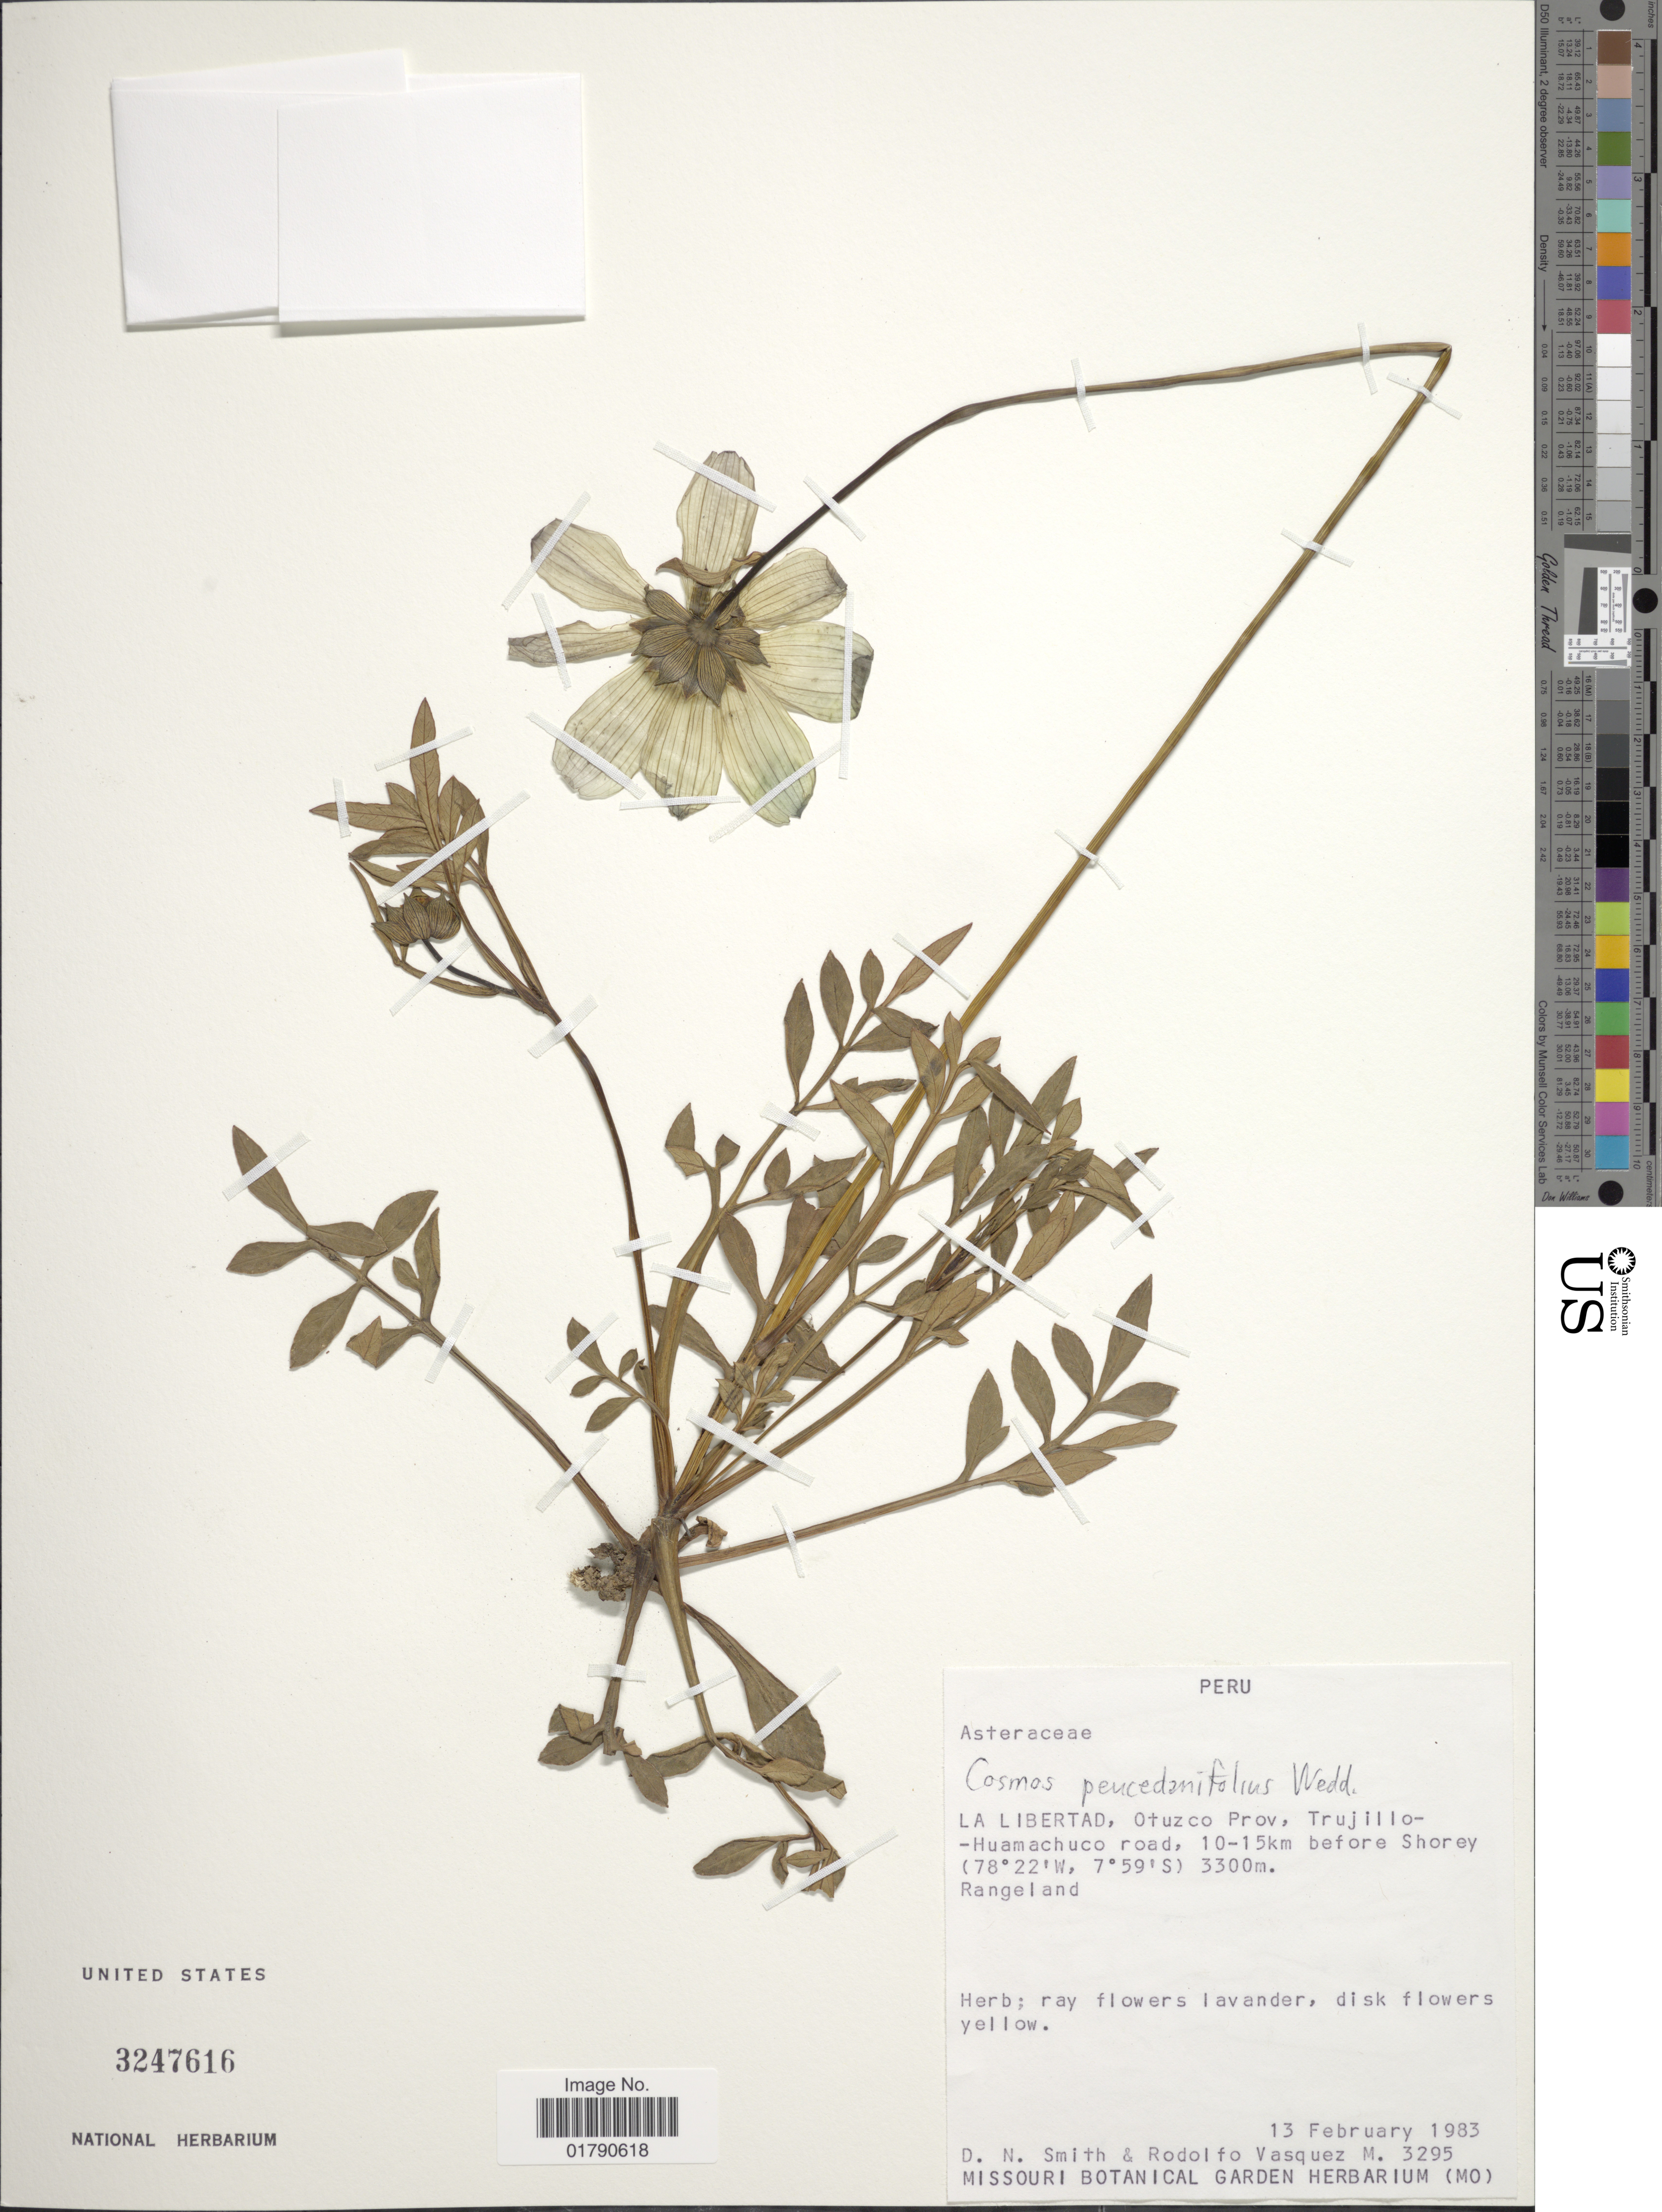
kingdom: Plantae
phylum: Tracheophyta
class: Magnoliopsida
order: Asterales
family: Asteraceae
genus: Cosmos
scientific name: Cosmos peucedanifolius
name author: Wedd.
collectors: D. Smith & R. Vásquez M.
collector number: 3295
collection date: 1983-02-13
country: Peru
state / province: La Libertad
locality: Otuzco Prov., Trujillo-Huamachuco road, 10-15 km before Shorey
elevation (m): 3300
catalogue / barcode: US 3247616